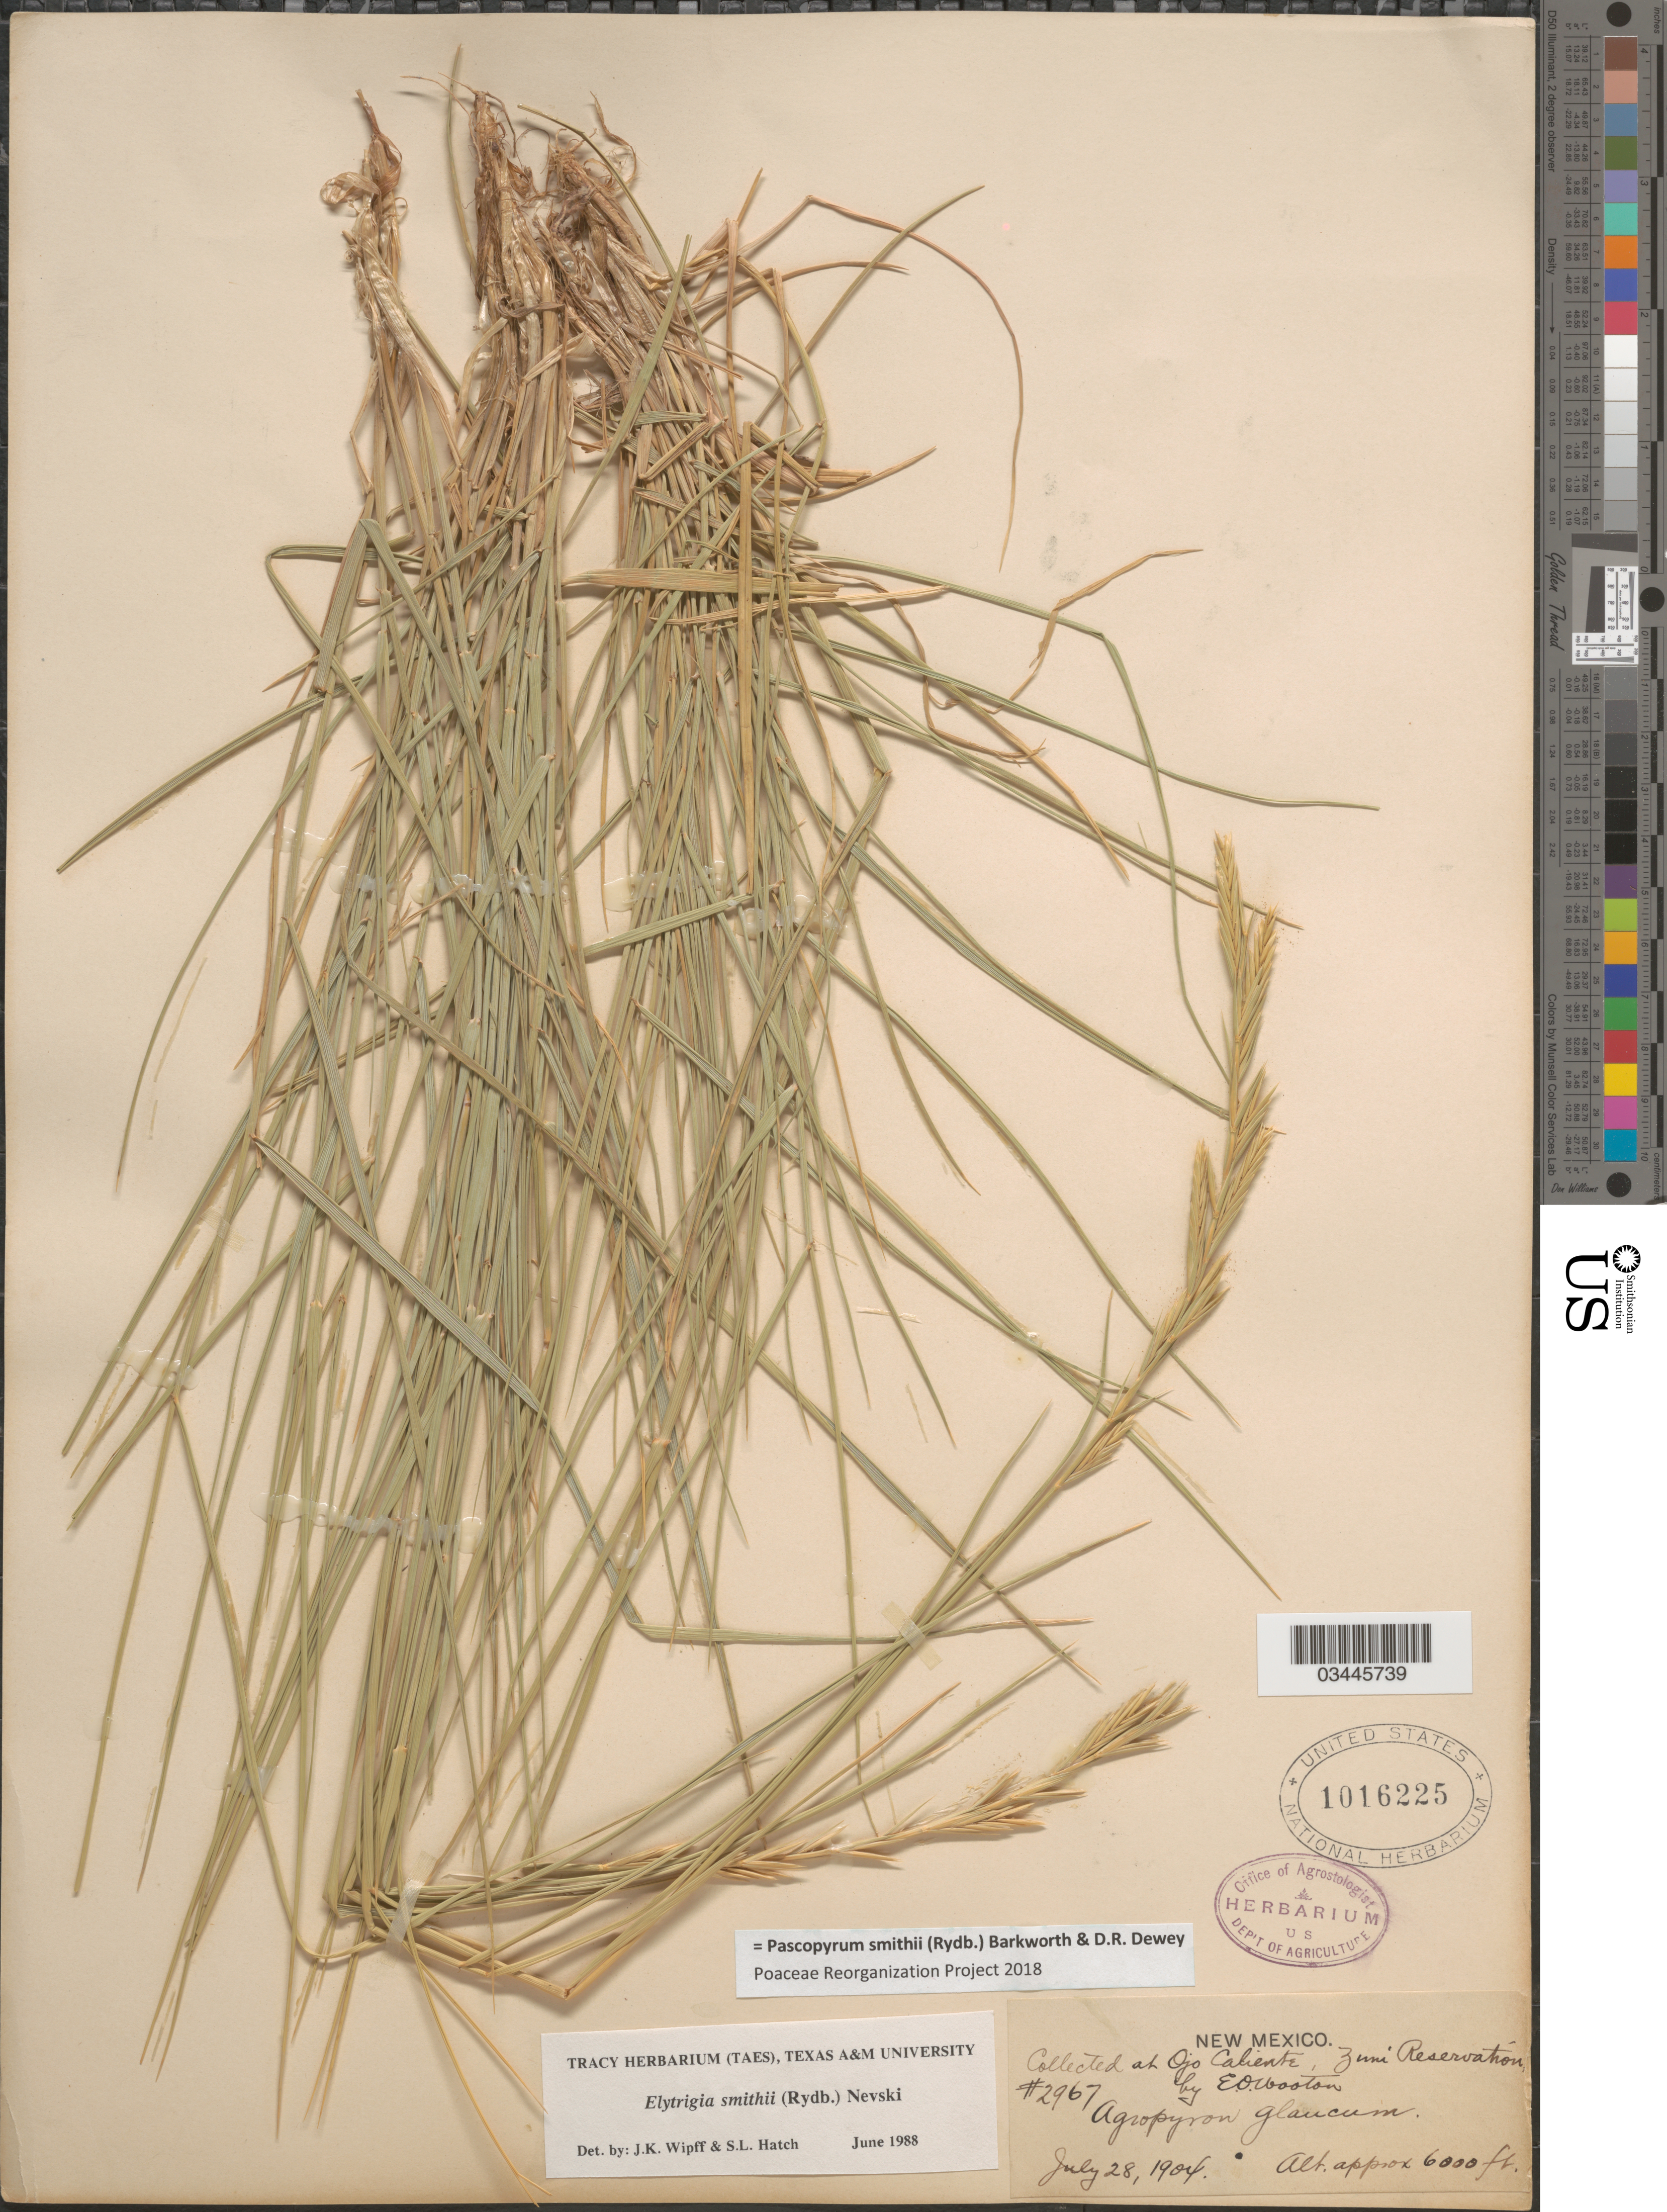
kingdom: Plantae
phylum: Tracheophyta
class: Liliopsida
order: Poales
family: Poaceae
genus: Pascopyrum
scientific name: Pascopyrum smithii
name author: (Rydb.) Barkworth & Dewey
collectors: E. O. Wooton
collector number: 2967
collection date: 1904-07-28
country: United States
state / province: New Mexico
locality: At Ojo Caliente, Zuni Reservation.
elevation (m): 1829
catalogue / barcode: US 1016225